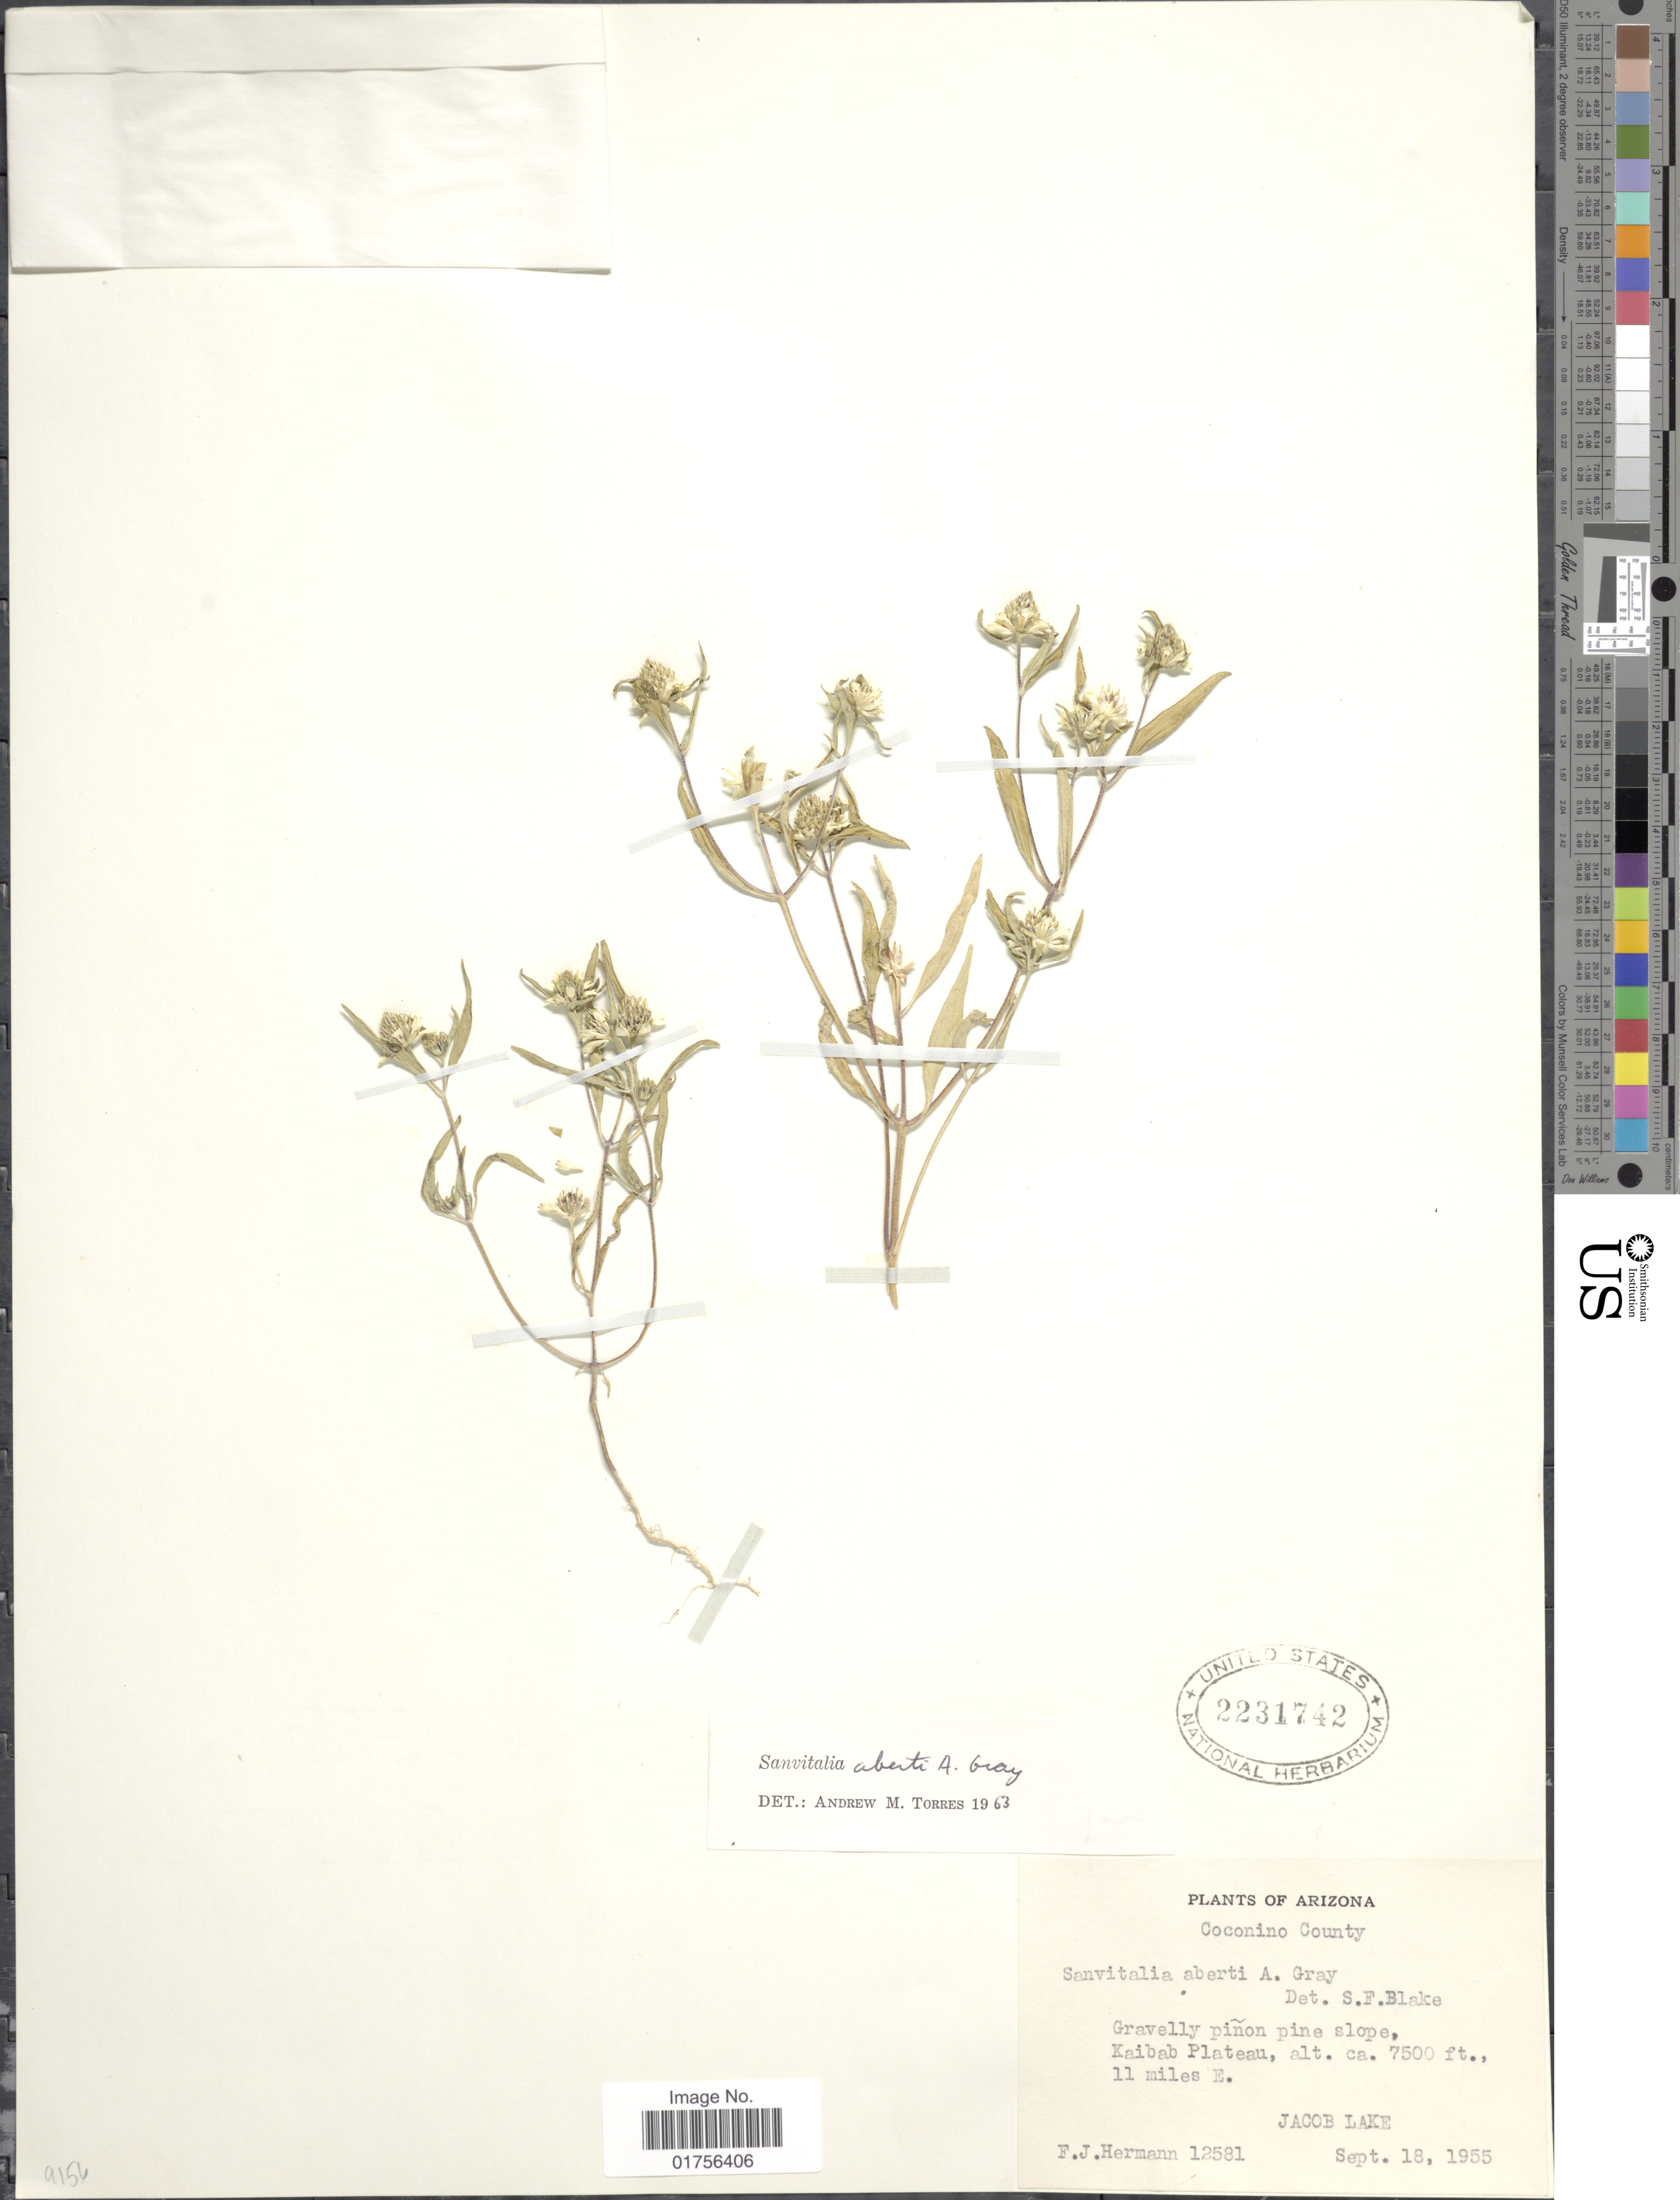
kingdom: Plantae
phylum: Tracheophyta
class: Magnoliopsida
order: Asterales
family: Asteraceae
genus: Sanvitalia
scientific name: Sanvitalia aberti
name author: A. Gray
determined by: Skibicki, Samuel V.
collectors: F. J. Hermann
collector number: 12581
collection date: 1955-09-18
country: United States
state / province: Arizona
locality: Coconino County, Kaibab Plateau, 11 miles E. Jacob Lake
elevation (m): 2286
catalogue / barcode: US 2231742